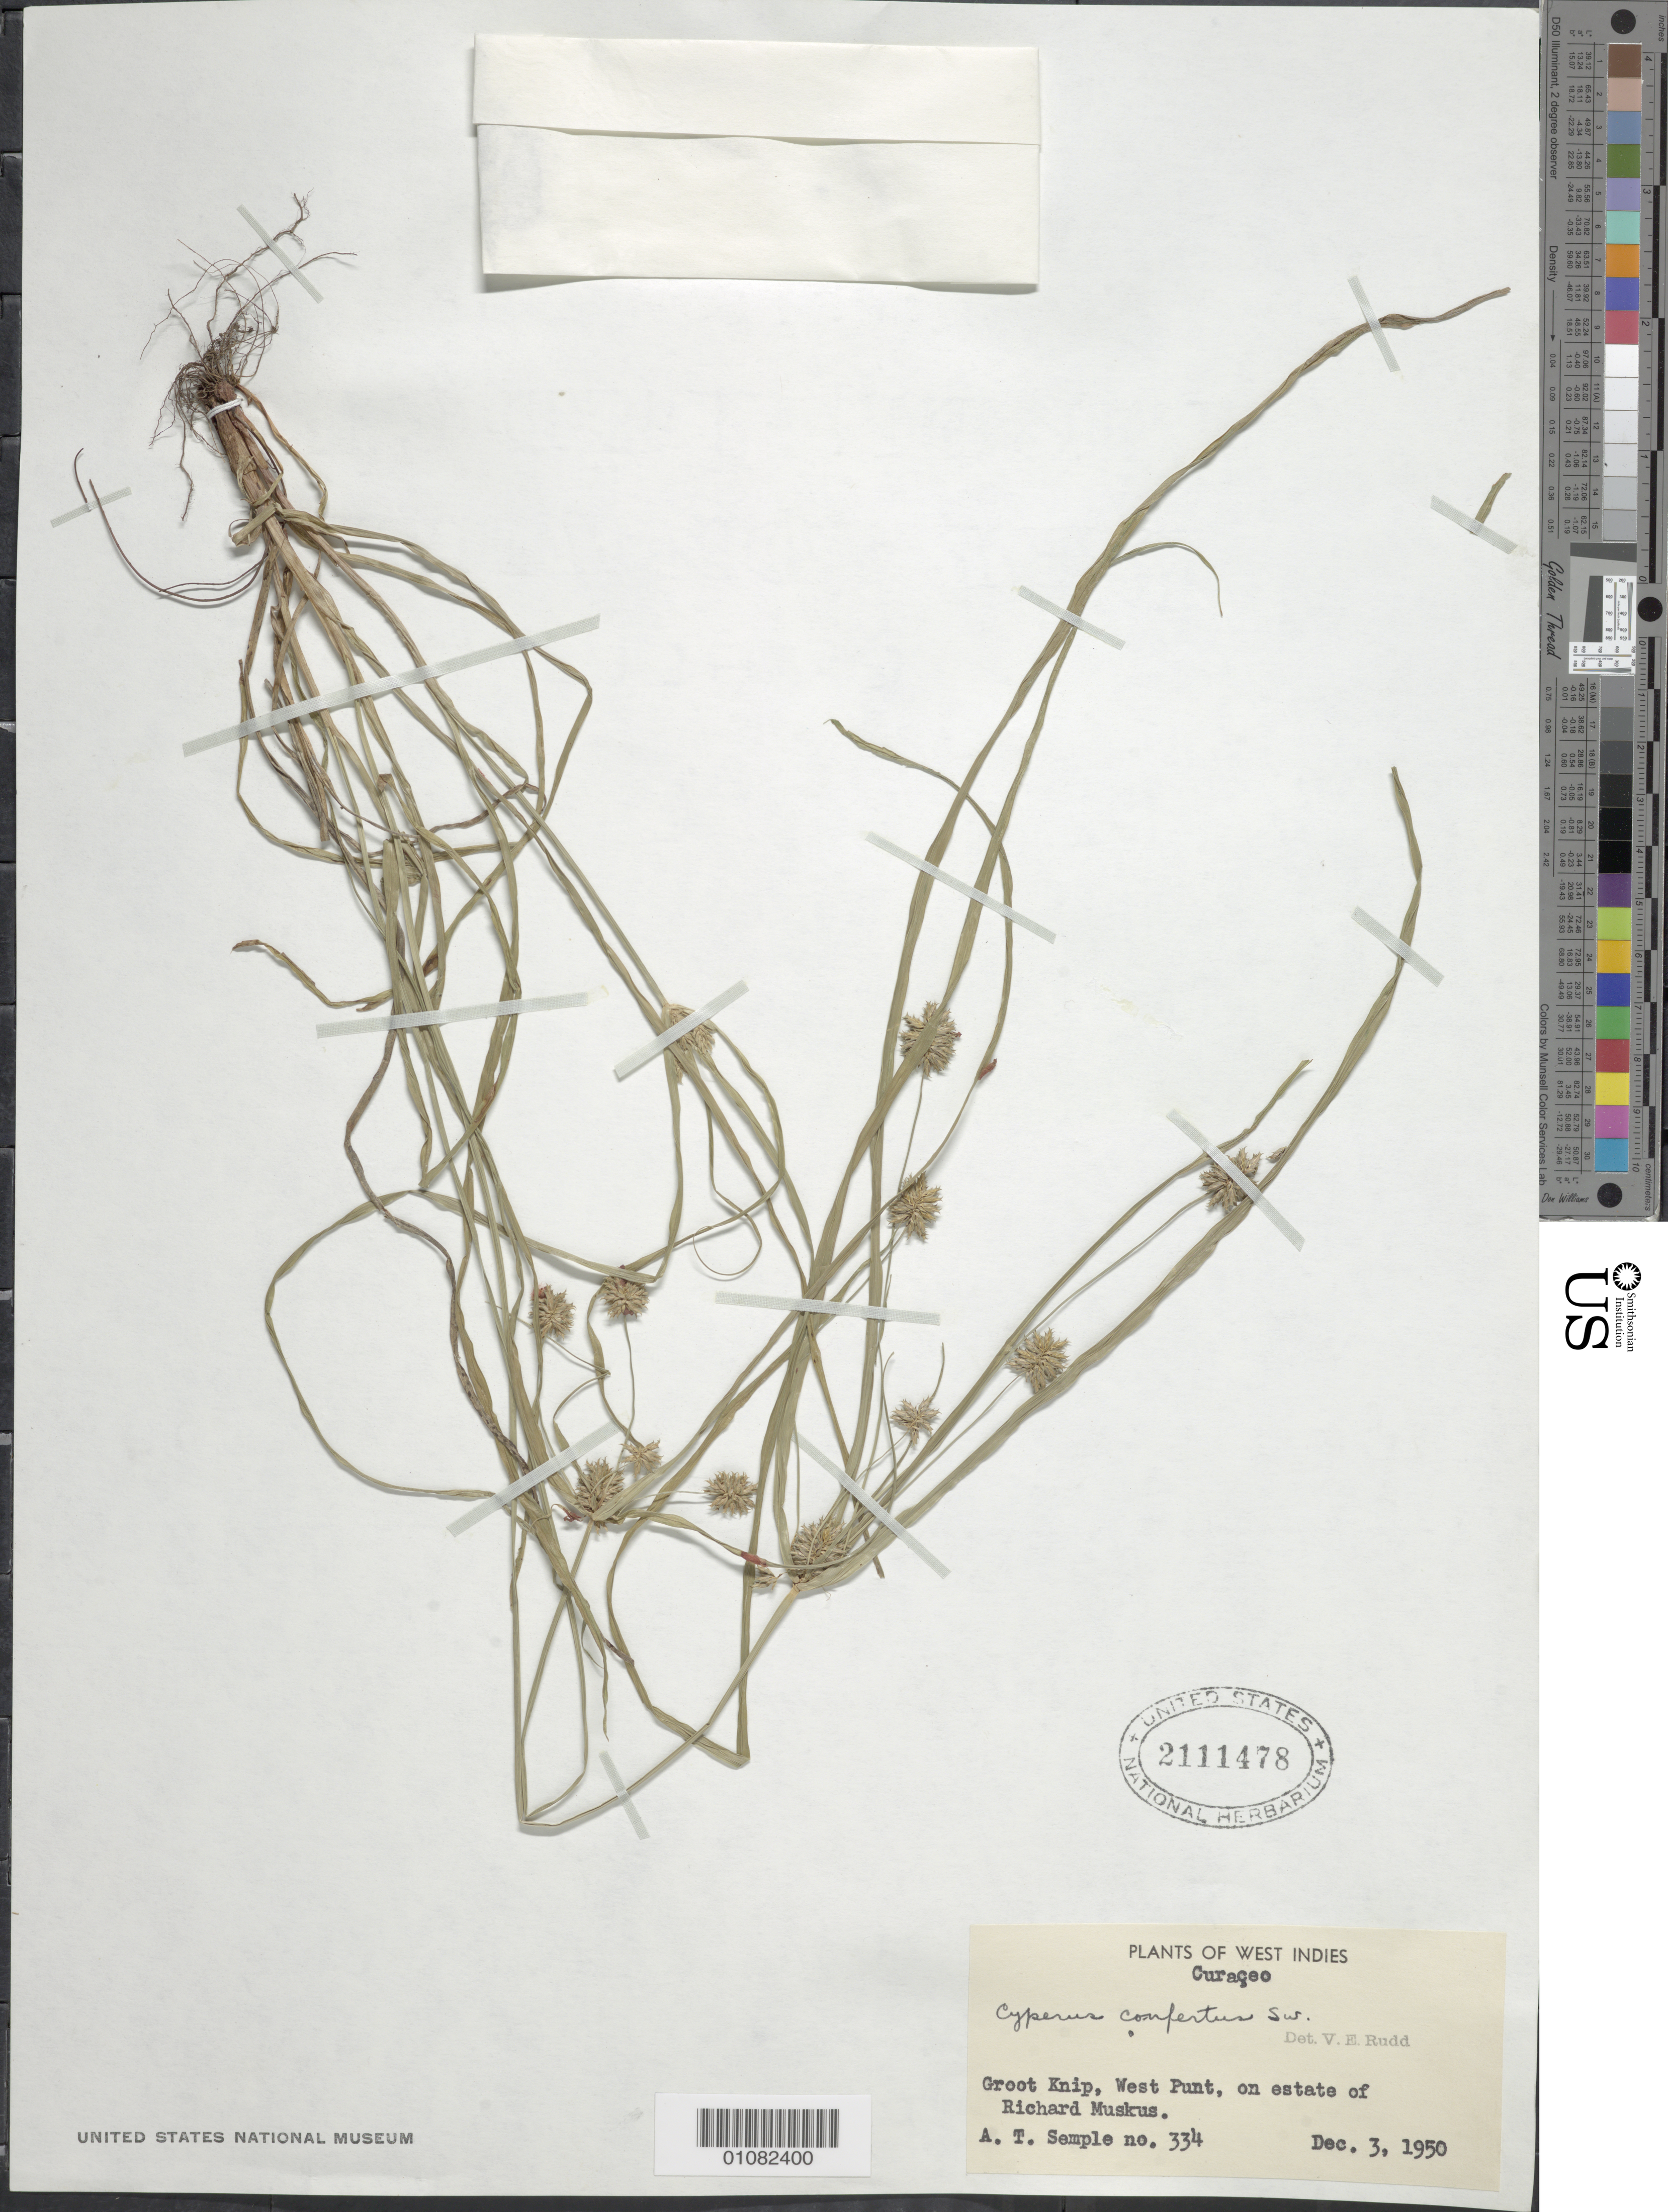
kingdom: Plantae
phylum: Tracheophyta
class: Liliopsida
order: Poales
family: Cyperaceae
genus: Cyperus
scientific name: Cyperus confertus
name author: Sw.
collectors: A. Semple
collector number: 334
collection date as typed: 03 Dec 1950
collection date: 1950-12-03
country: Curaçao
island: Curaçao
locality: Groot Knip, West Punt, on estate of Richard Muskus.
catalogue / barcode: US 2111478